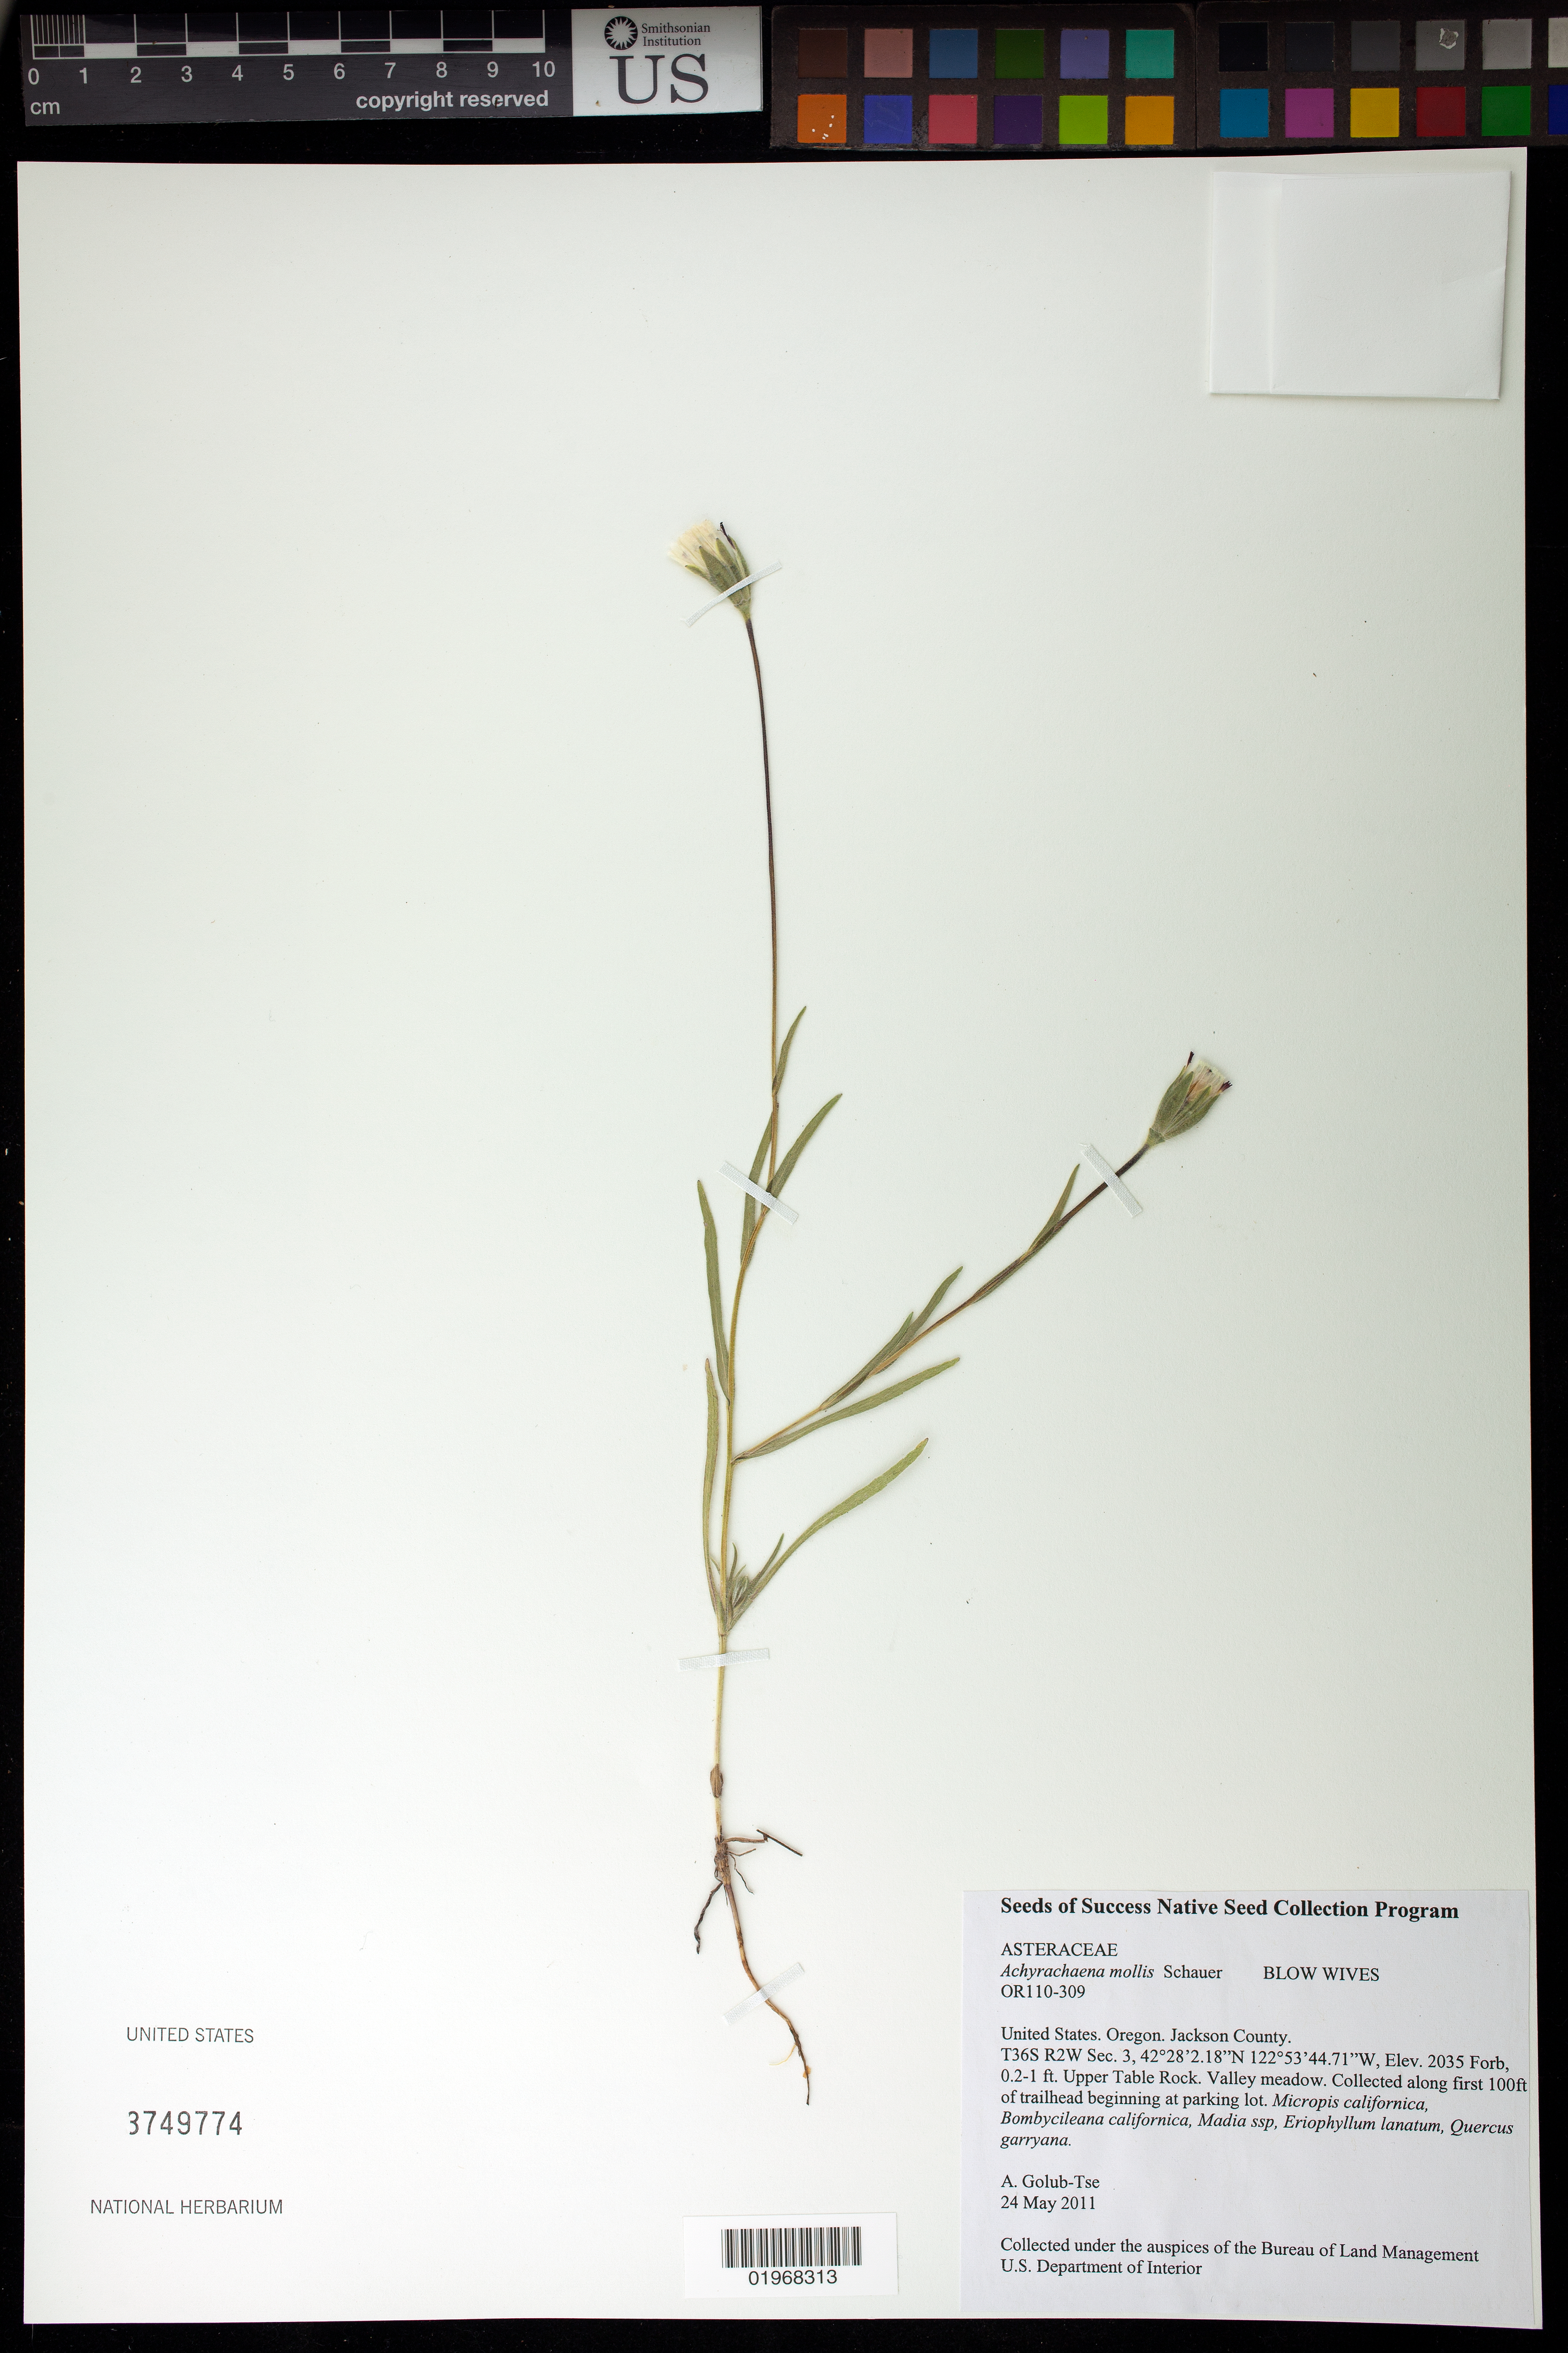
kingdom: Plantae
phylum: Tracheophyta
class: Magnoliopsida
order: Asterales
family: Asteraceae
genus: Achyrachaena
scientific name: Achyrachaena mollis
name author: Schauer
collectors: S. Golub-Tse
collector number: OR110-309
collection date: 2011-05-24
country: United States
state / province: Oregon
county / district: Jackson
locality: Upper Table Rock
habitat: Valley meadow. With Micropis californica, Madia sp., Quercus garryana, ect.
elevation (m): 620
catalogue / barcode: US 3749774